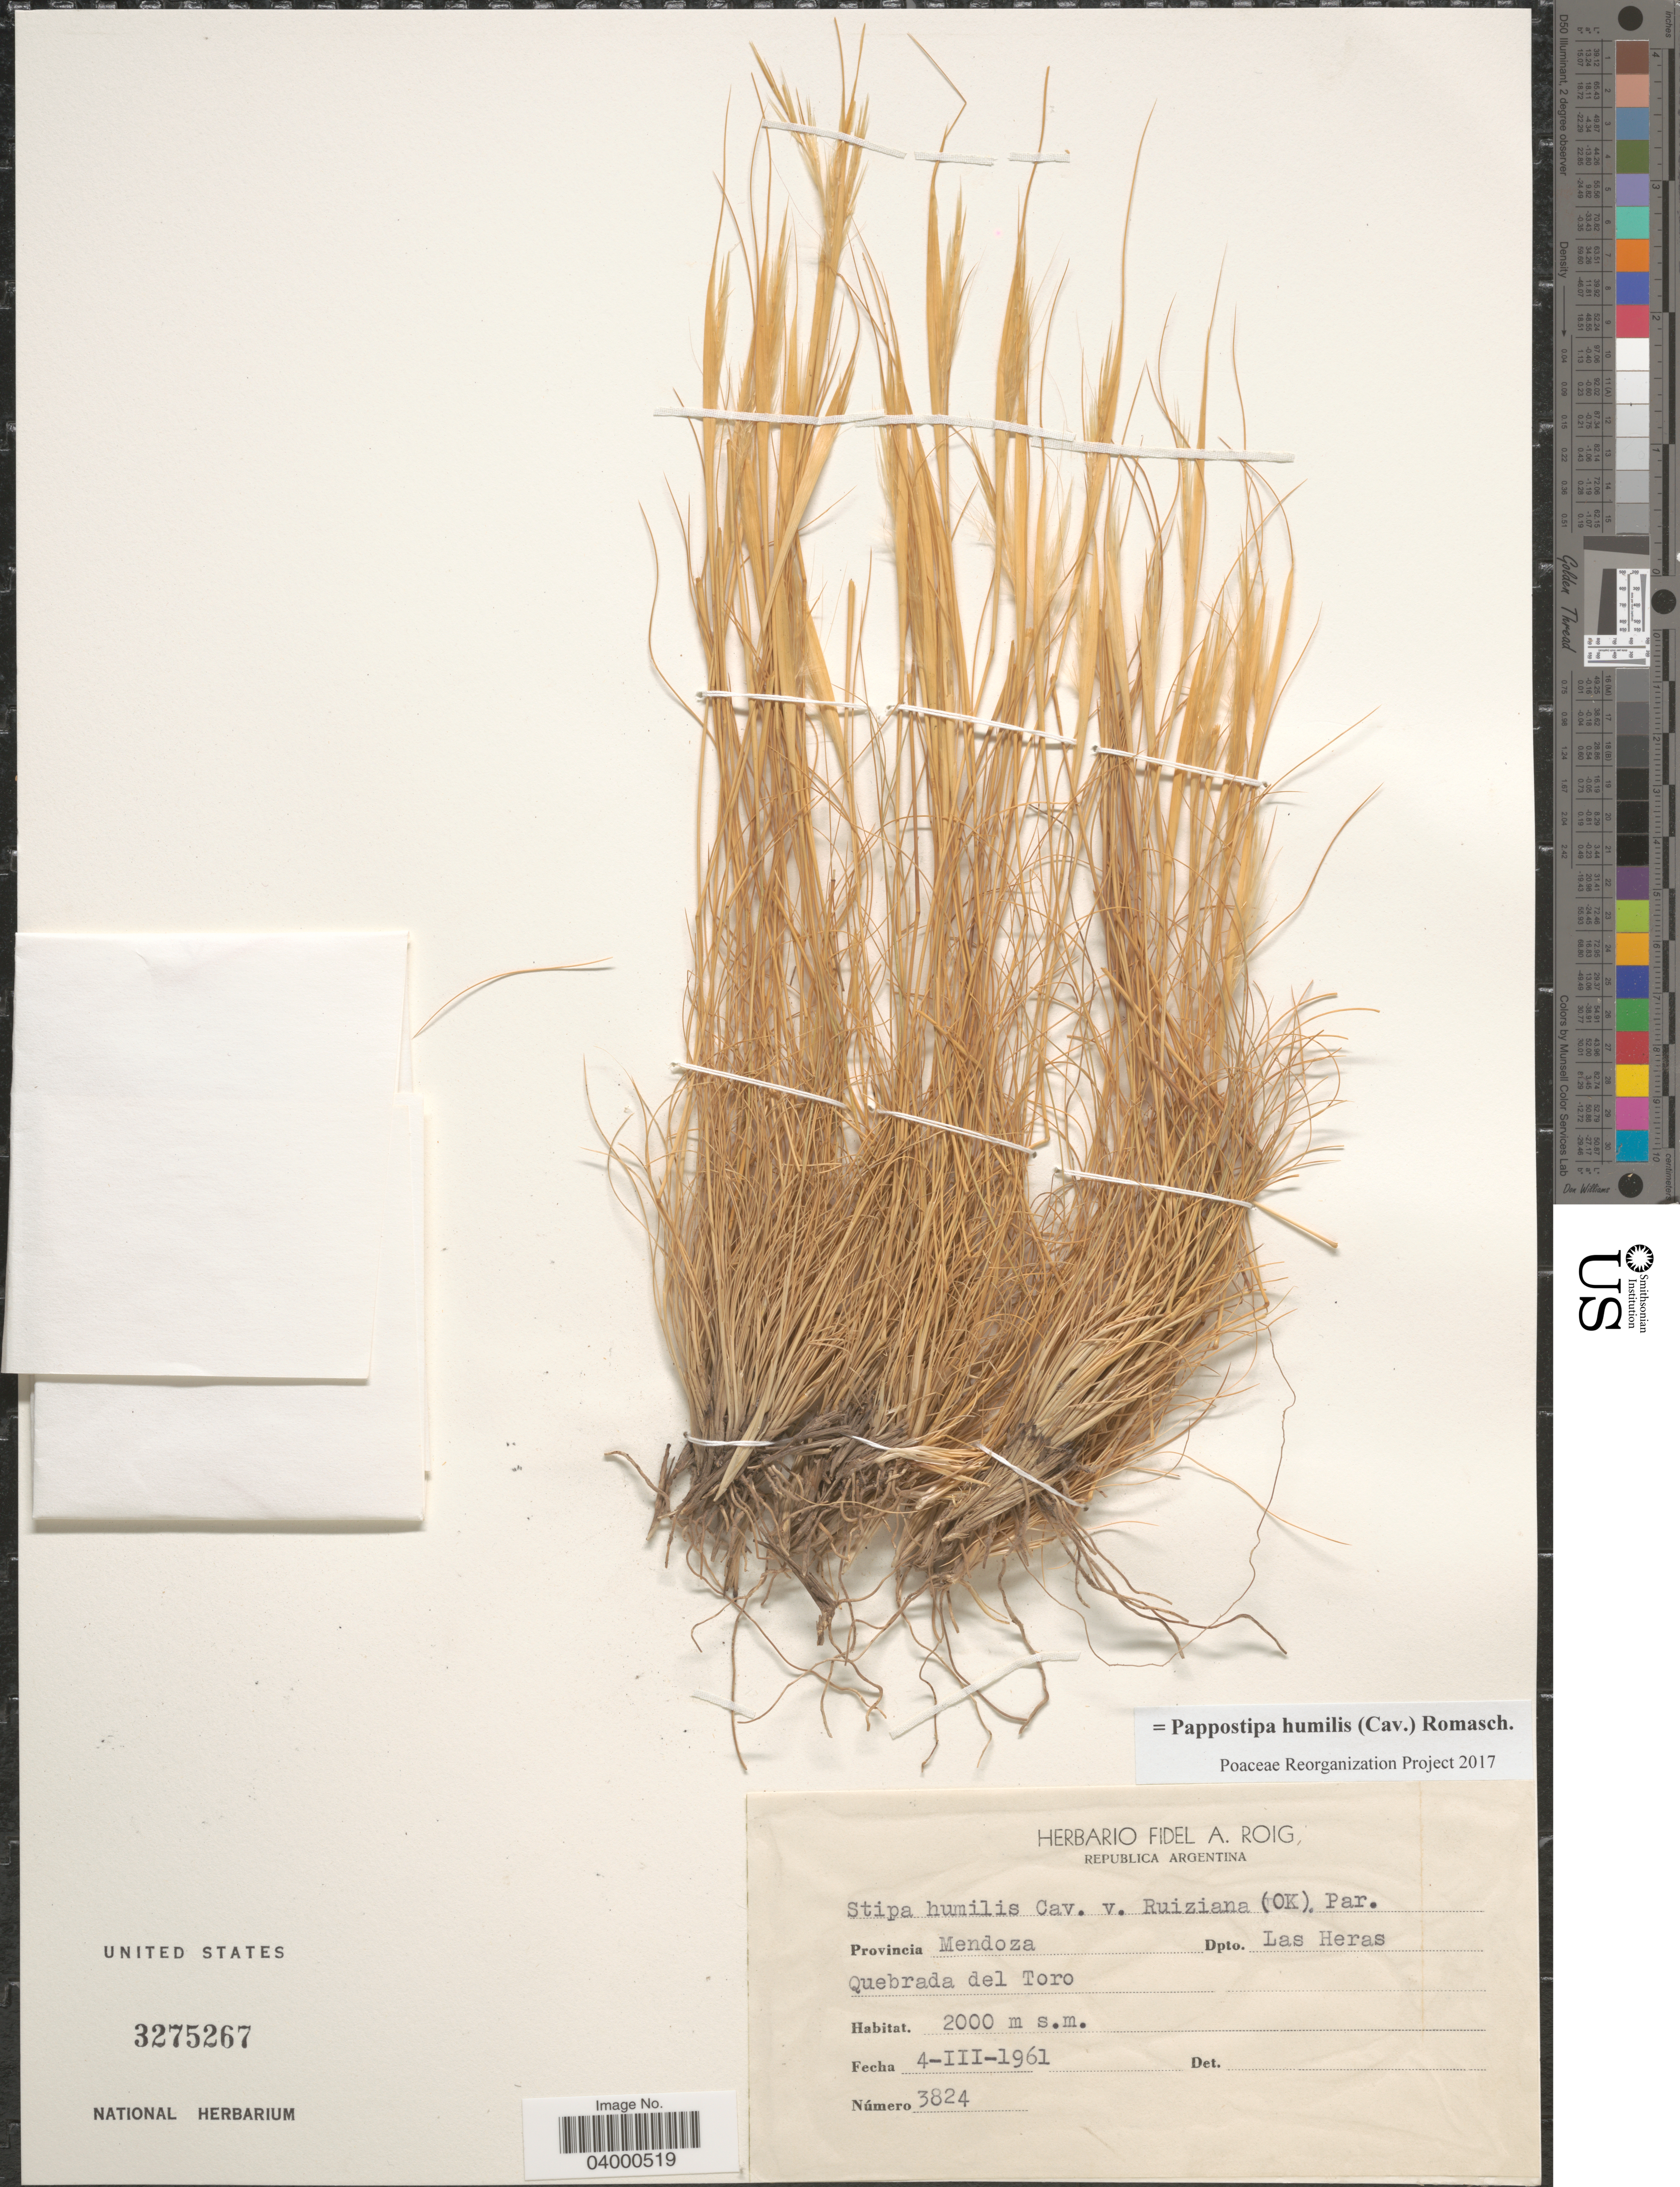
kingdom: Plantae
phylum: Tracheophyta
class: Liliopsida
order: Poales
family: Poaceae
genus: Pappostipa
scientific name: Pappostipa humilis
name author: (Cav.) Romasch.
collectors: Ex Herb. Fidel A. Roig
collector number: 3824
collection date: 1961-03-04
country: Argentina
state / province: Mendoza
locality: Dpto. Las Heras. Quebrada del Toro.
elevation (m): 2000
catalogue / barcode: US 3275267